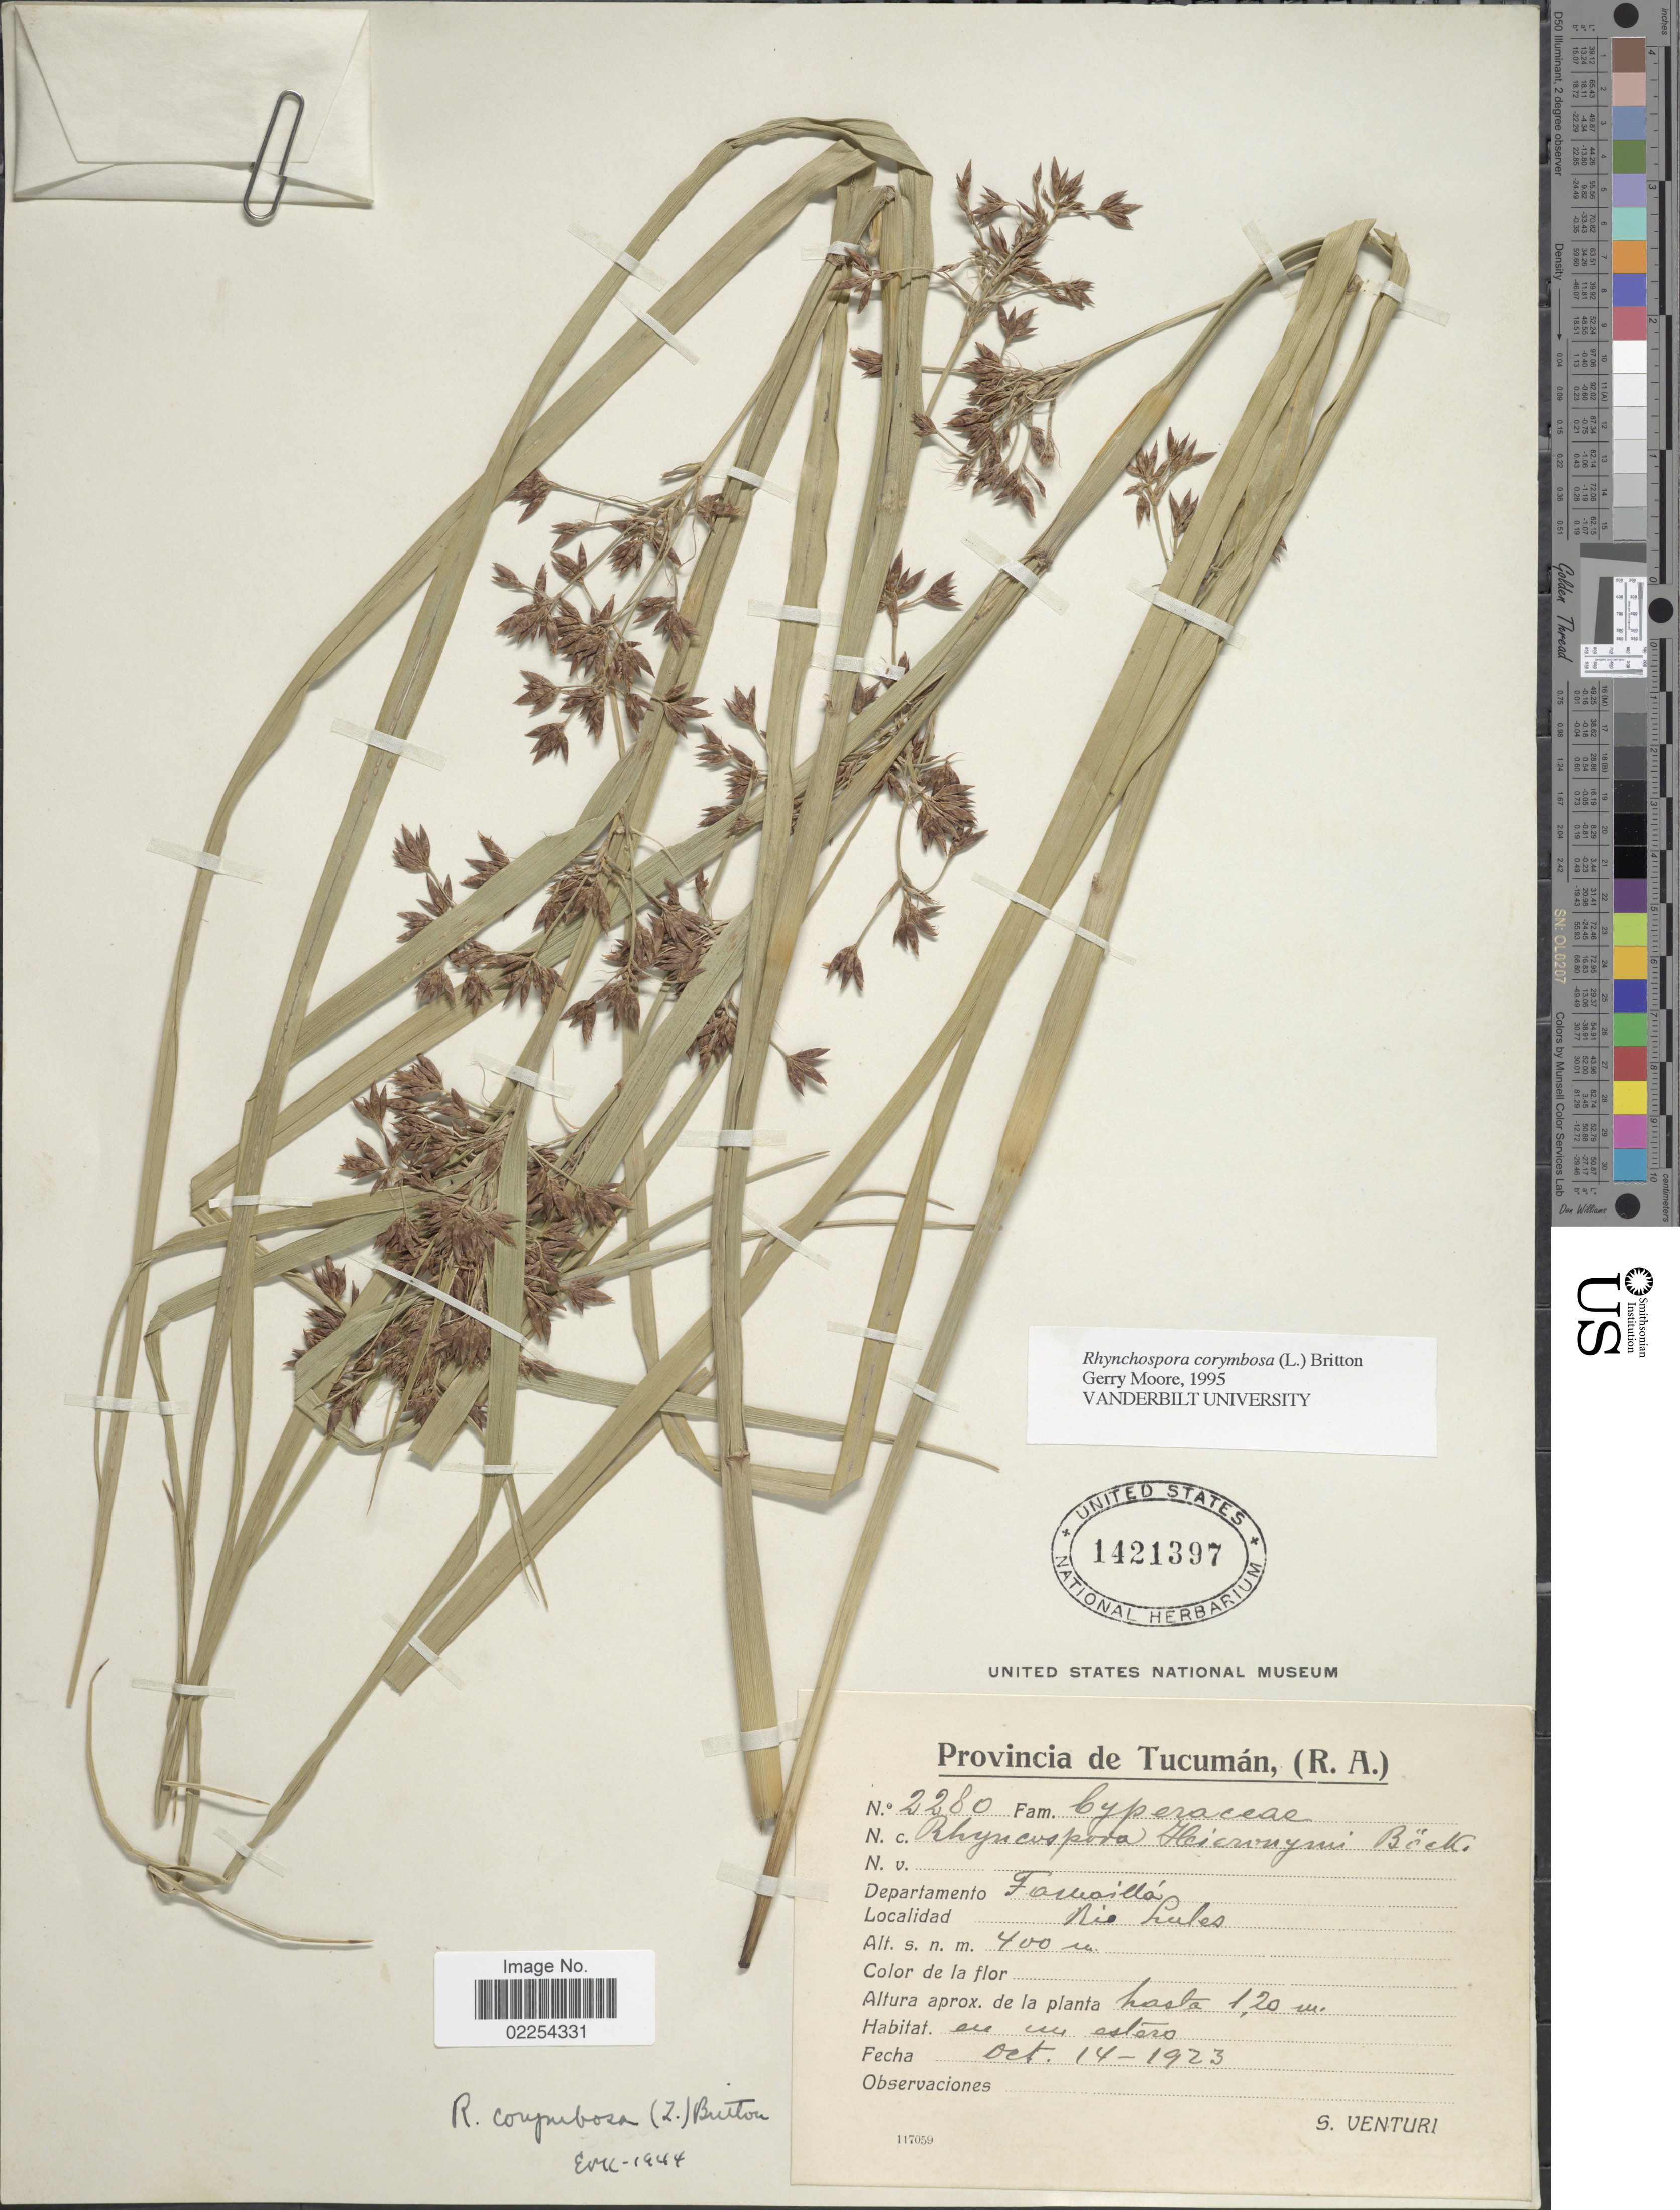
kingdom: Plantae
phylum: Tracheophyta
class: Liliopsida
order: Poales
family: Cyperaceae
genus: Rhynchospora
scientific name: Rhynchospora corymbosa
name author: (L.) Britton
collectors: S. Venturi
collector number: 2280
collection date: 1923-10-14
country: Argentina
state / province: Tucuman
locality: (R.A.) Departamento Famaillá, Rio Lules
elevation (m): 400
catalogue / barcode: US 1421397